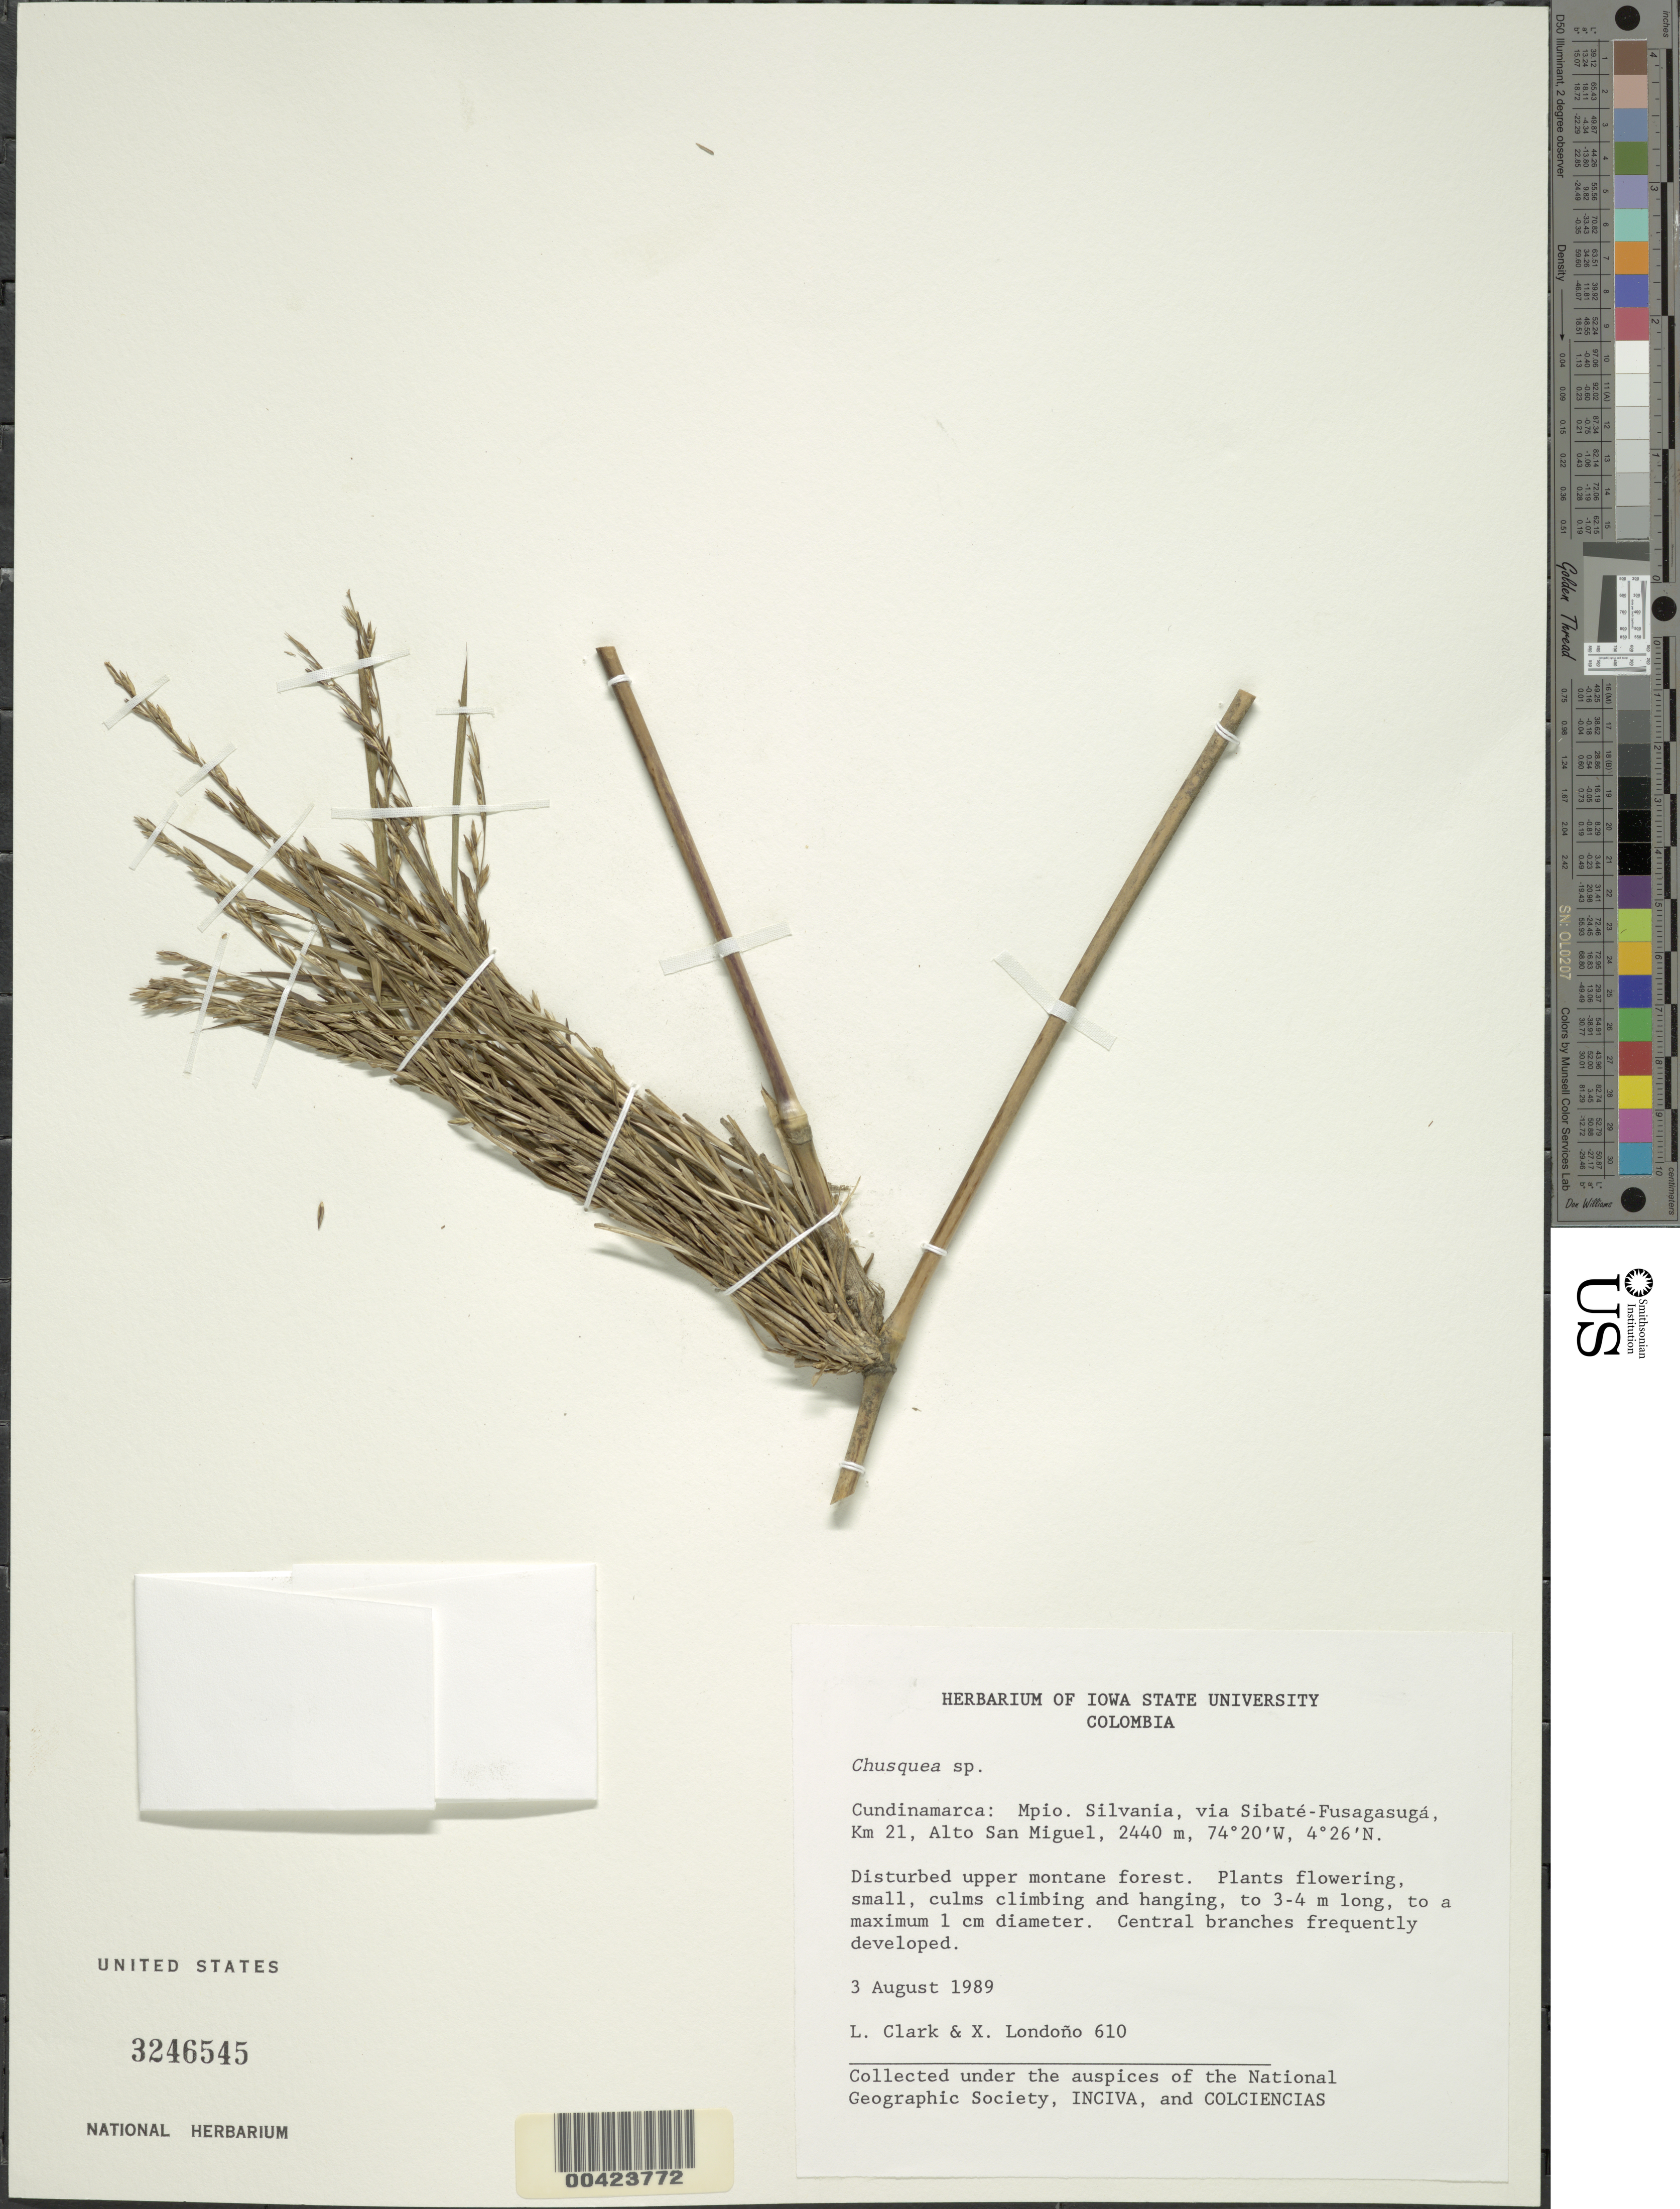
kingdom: Plantae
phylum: Tracheophyta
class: Liliopsida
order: Poales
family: Poaceae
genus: Chusquea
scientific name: Chusquea sp.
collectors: L. G. Clark & X. Londoño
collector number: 610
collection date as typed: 03 Aug 1989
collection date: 1989-08-03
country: Colombia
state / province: Cundinamarca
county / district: Silvania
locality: Alto Sal Miguel; via Sibate - Fusagasugá, km. 21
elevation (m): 2440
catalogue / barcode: US 3246545